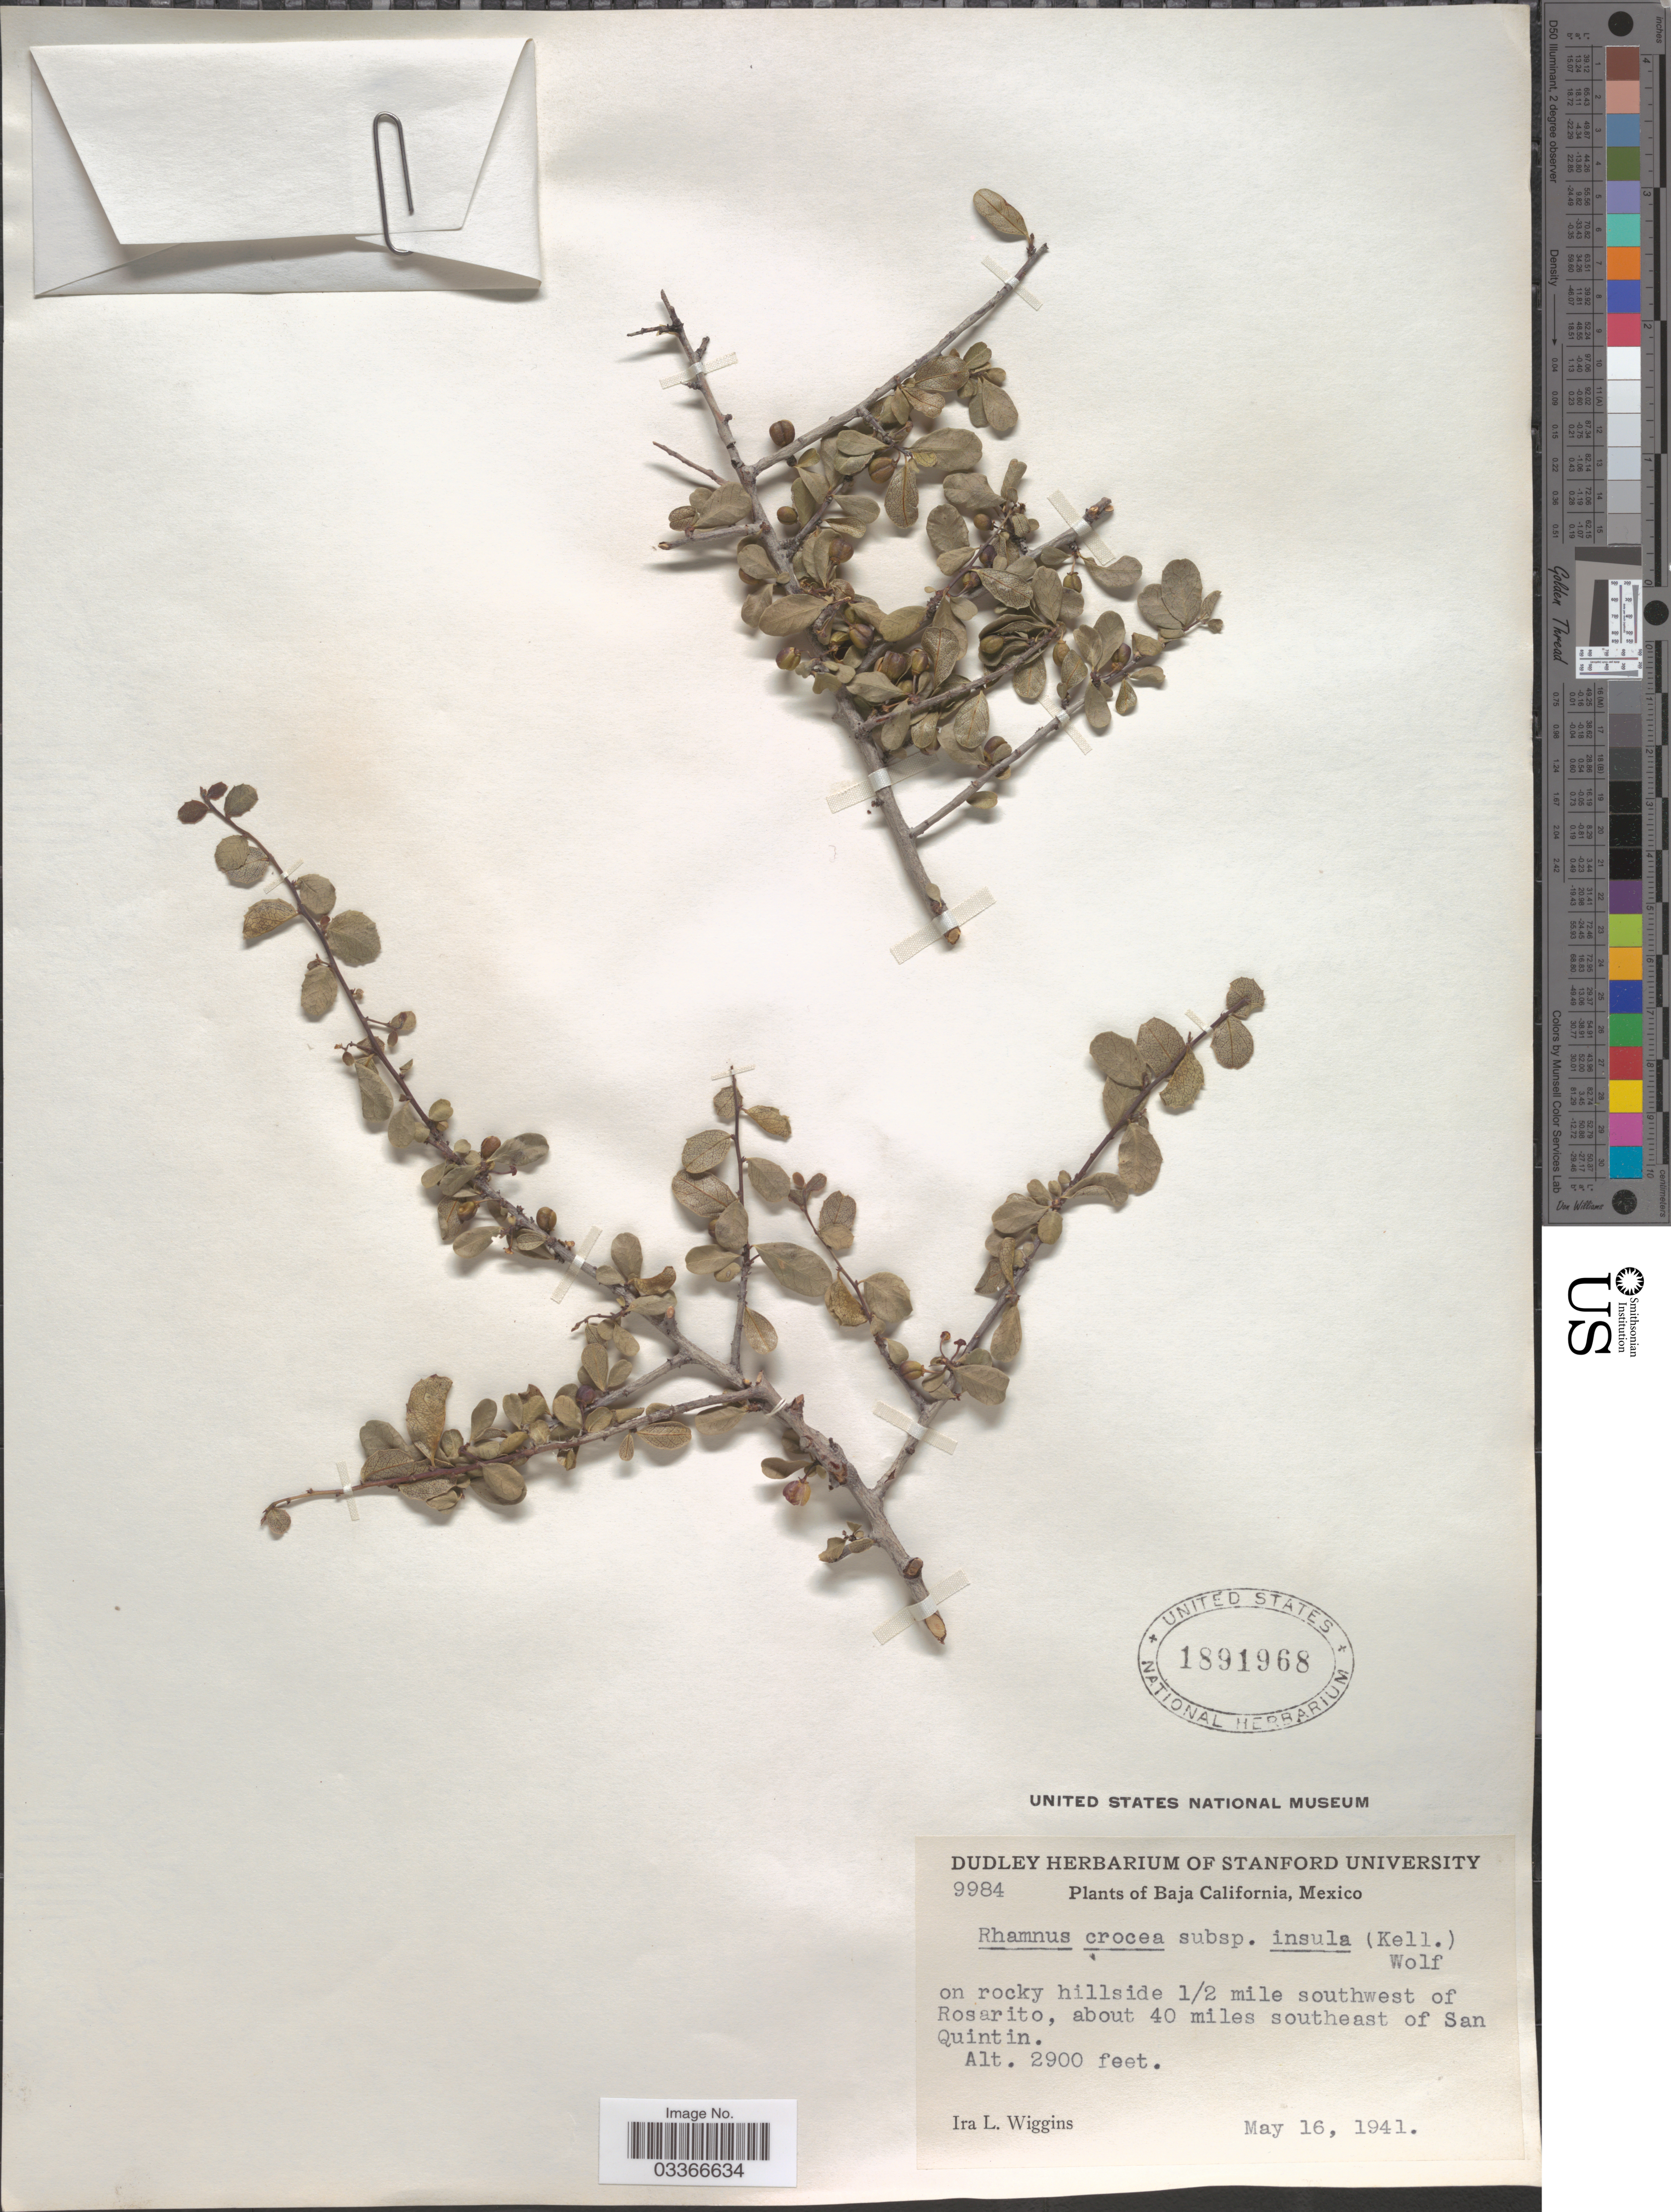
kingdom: Plantae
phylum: Tracheophyta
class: Magnoliopsida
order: Rosales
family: Rhamnaceae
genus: Rhamnus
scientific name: Rhamnus crocea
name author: Nutt.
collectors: I. L. Wiggins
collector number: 9984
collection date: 1941-05-16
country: Mexico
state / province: Baja California Norte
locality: On rocky hillside 1/2 mile southwest of Rosarito, about 40 miles southeast of San Quintin.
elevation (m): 884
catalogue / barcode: US 1891968